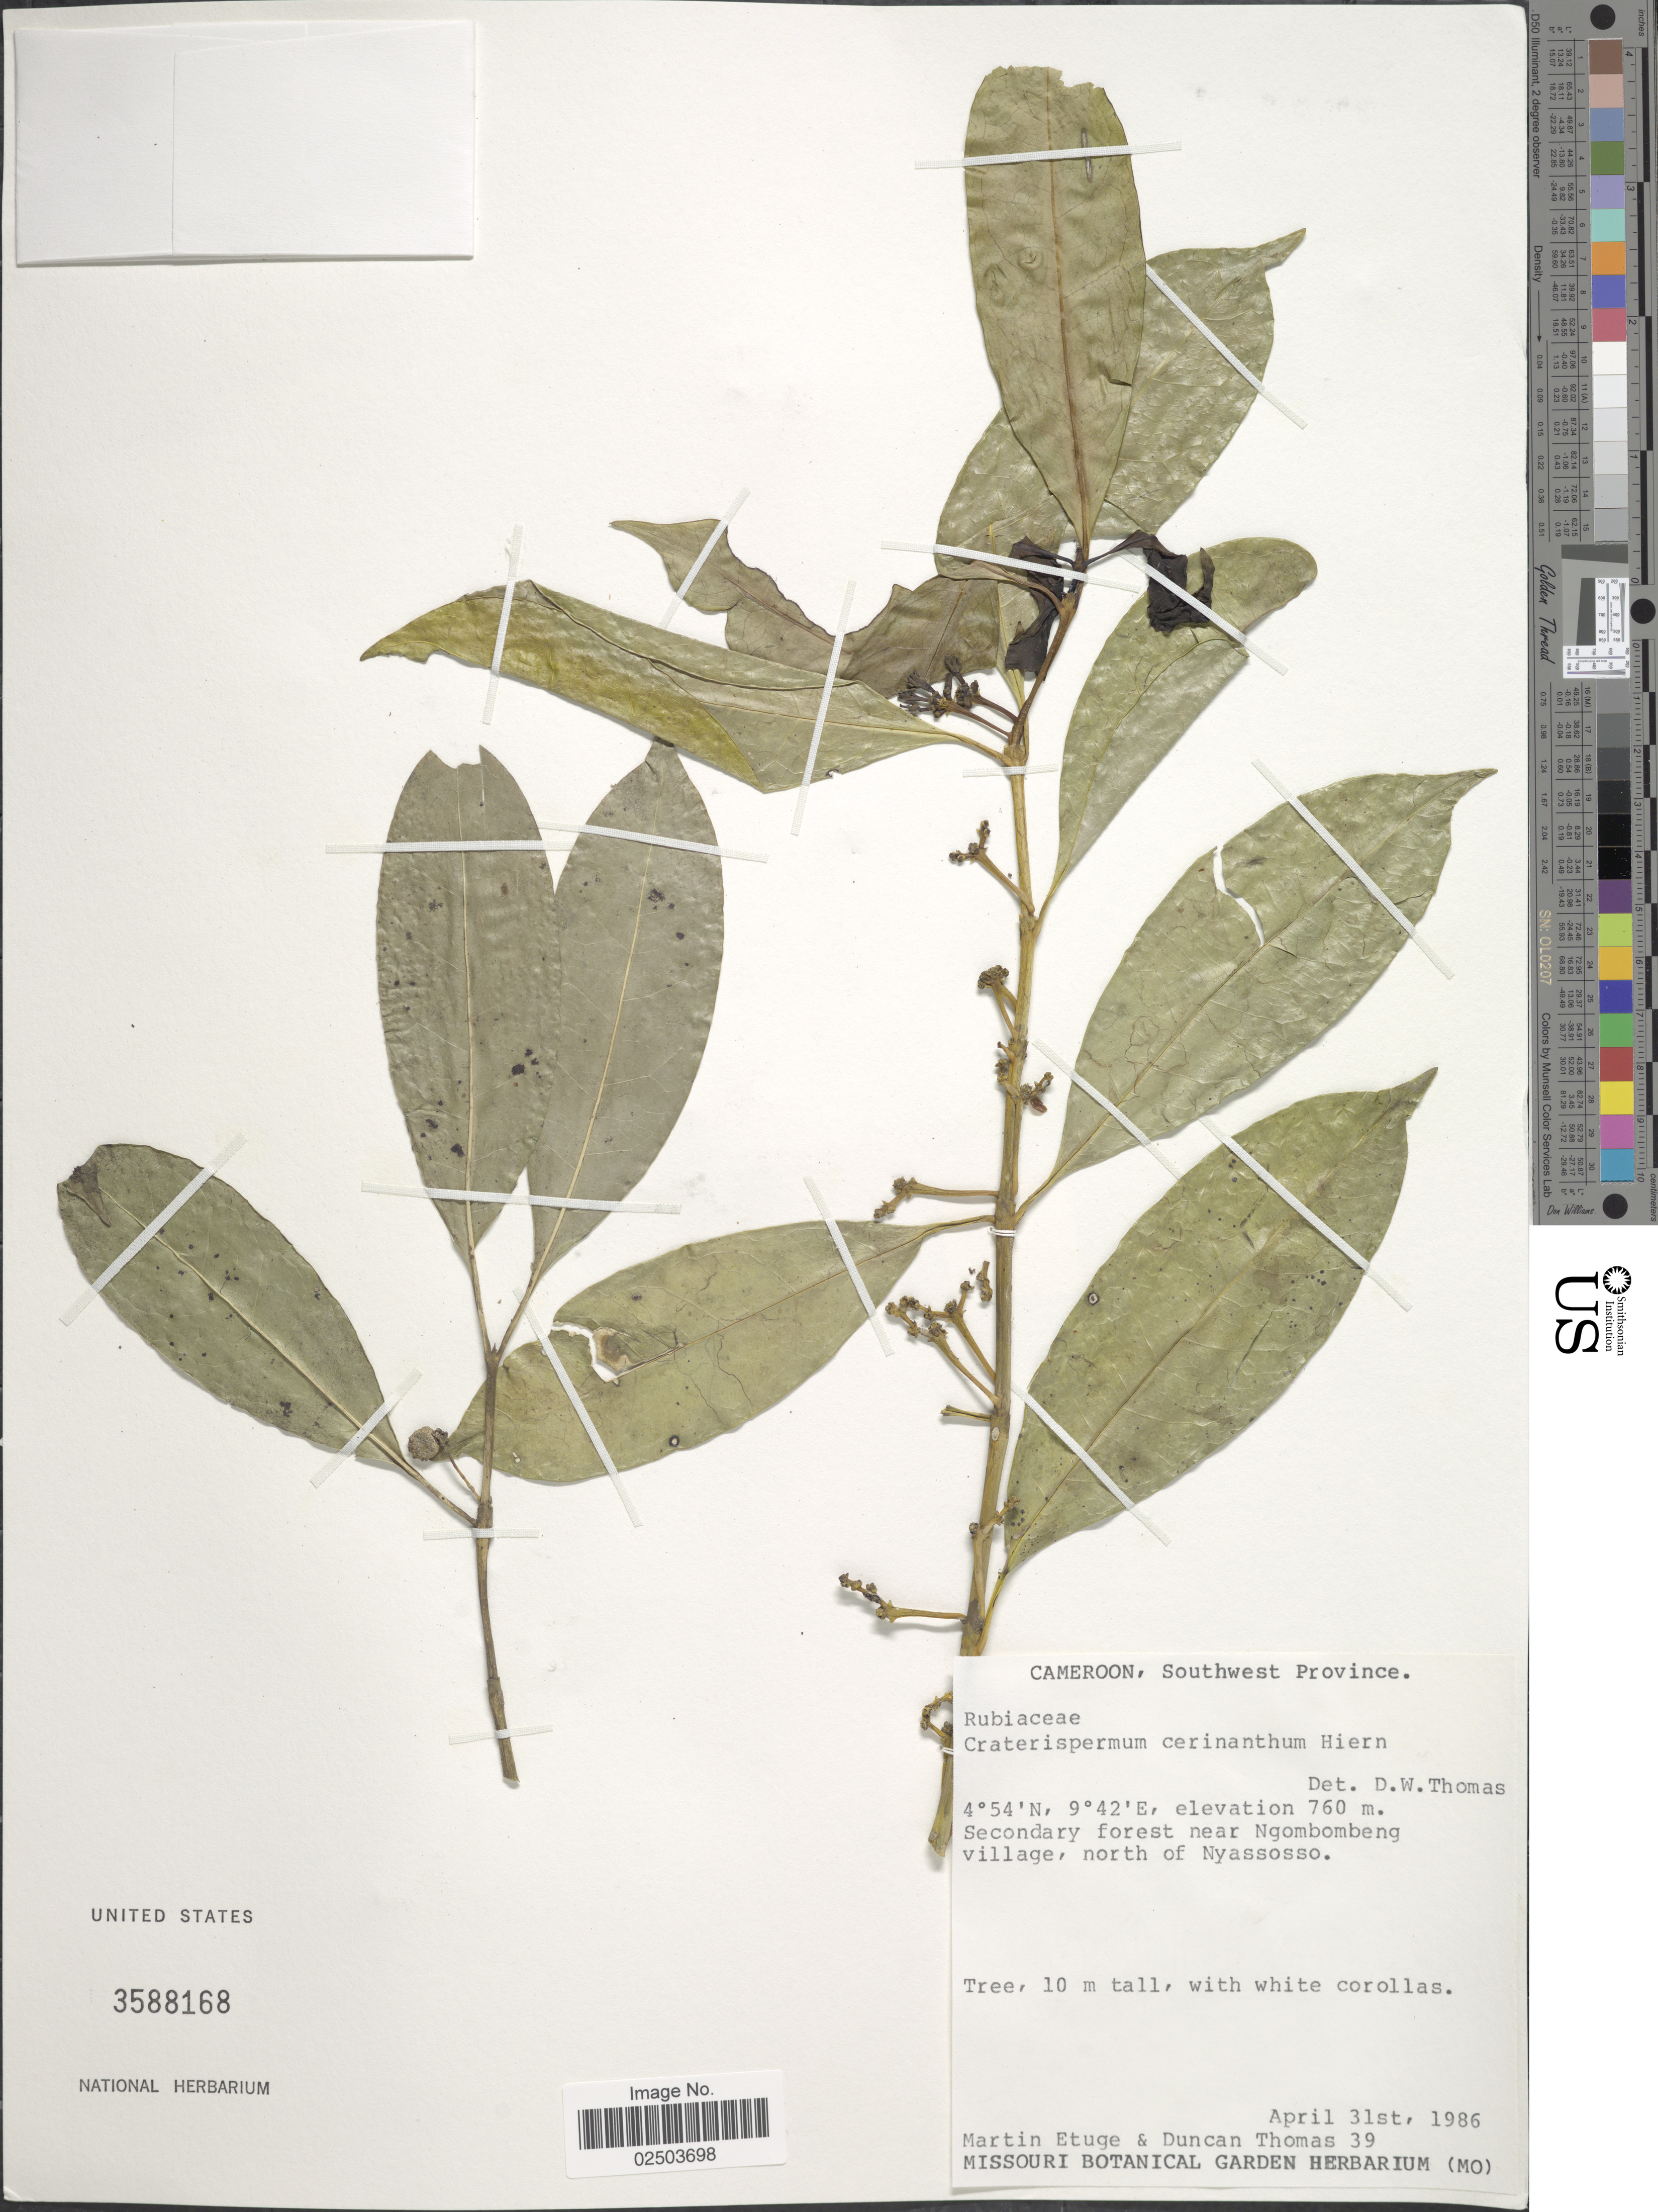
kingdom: Plantae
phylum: Tracheophyta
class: Magnoliopsida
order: Gentianales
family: Rubiaceae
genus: Craterispermum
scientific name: Craterispermum cerinanthum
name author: Hiern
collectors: M. Etuge & D. W. Thomas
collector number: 39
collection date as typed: Transcribed d/m/y: 31/4/1986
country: Cameroon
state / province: Sud-Ouest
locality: Southwest Province. Secondary forest near Ngombombeng village, north of Nyassosso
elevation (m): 760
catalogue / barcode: US 3588168